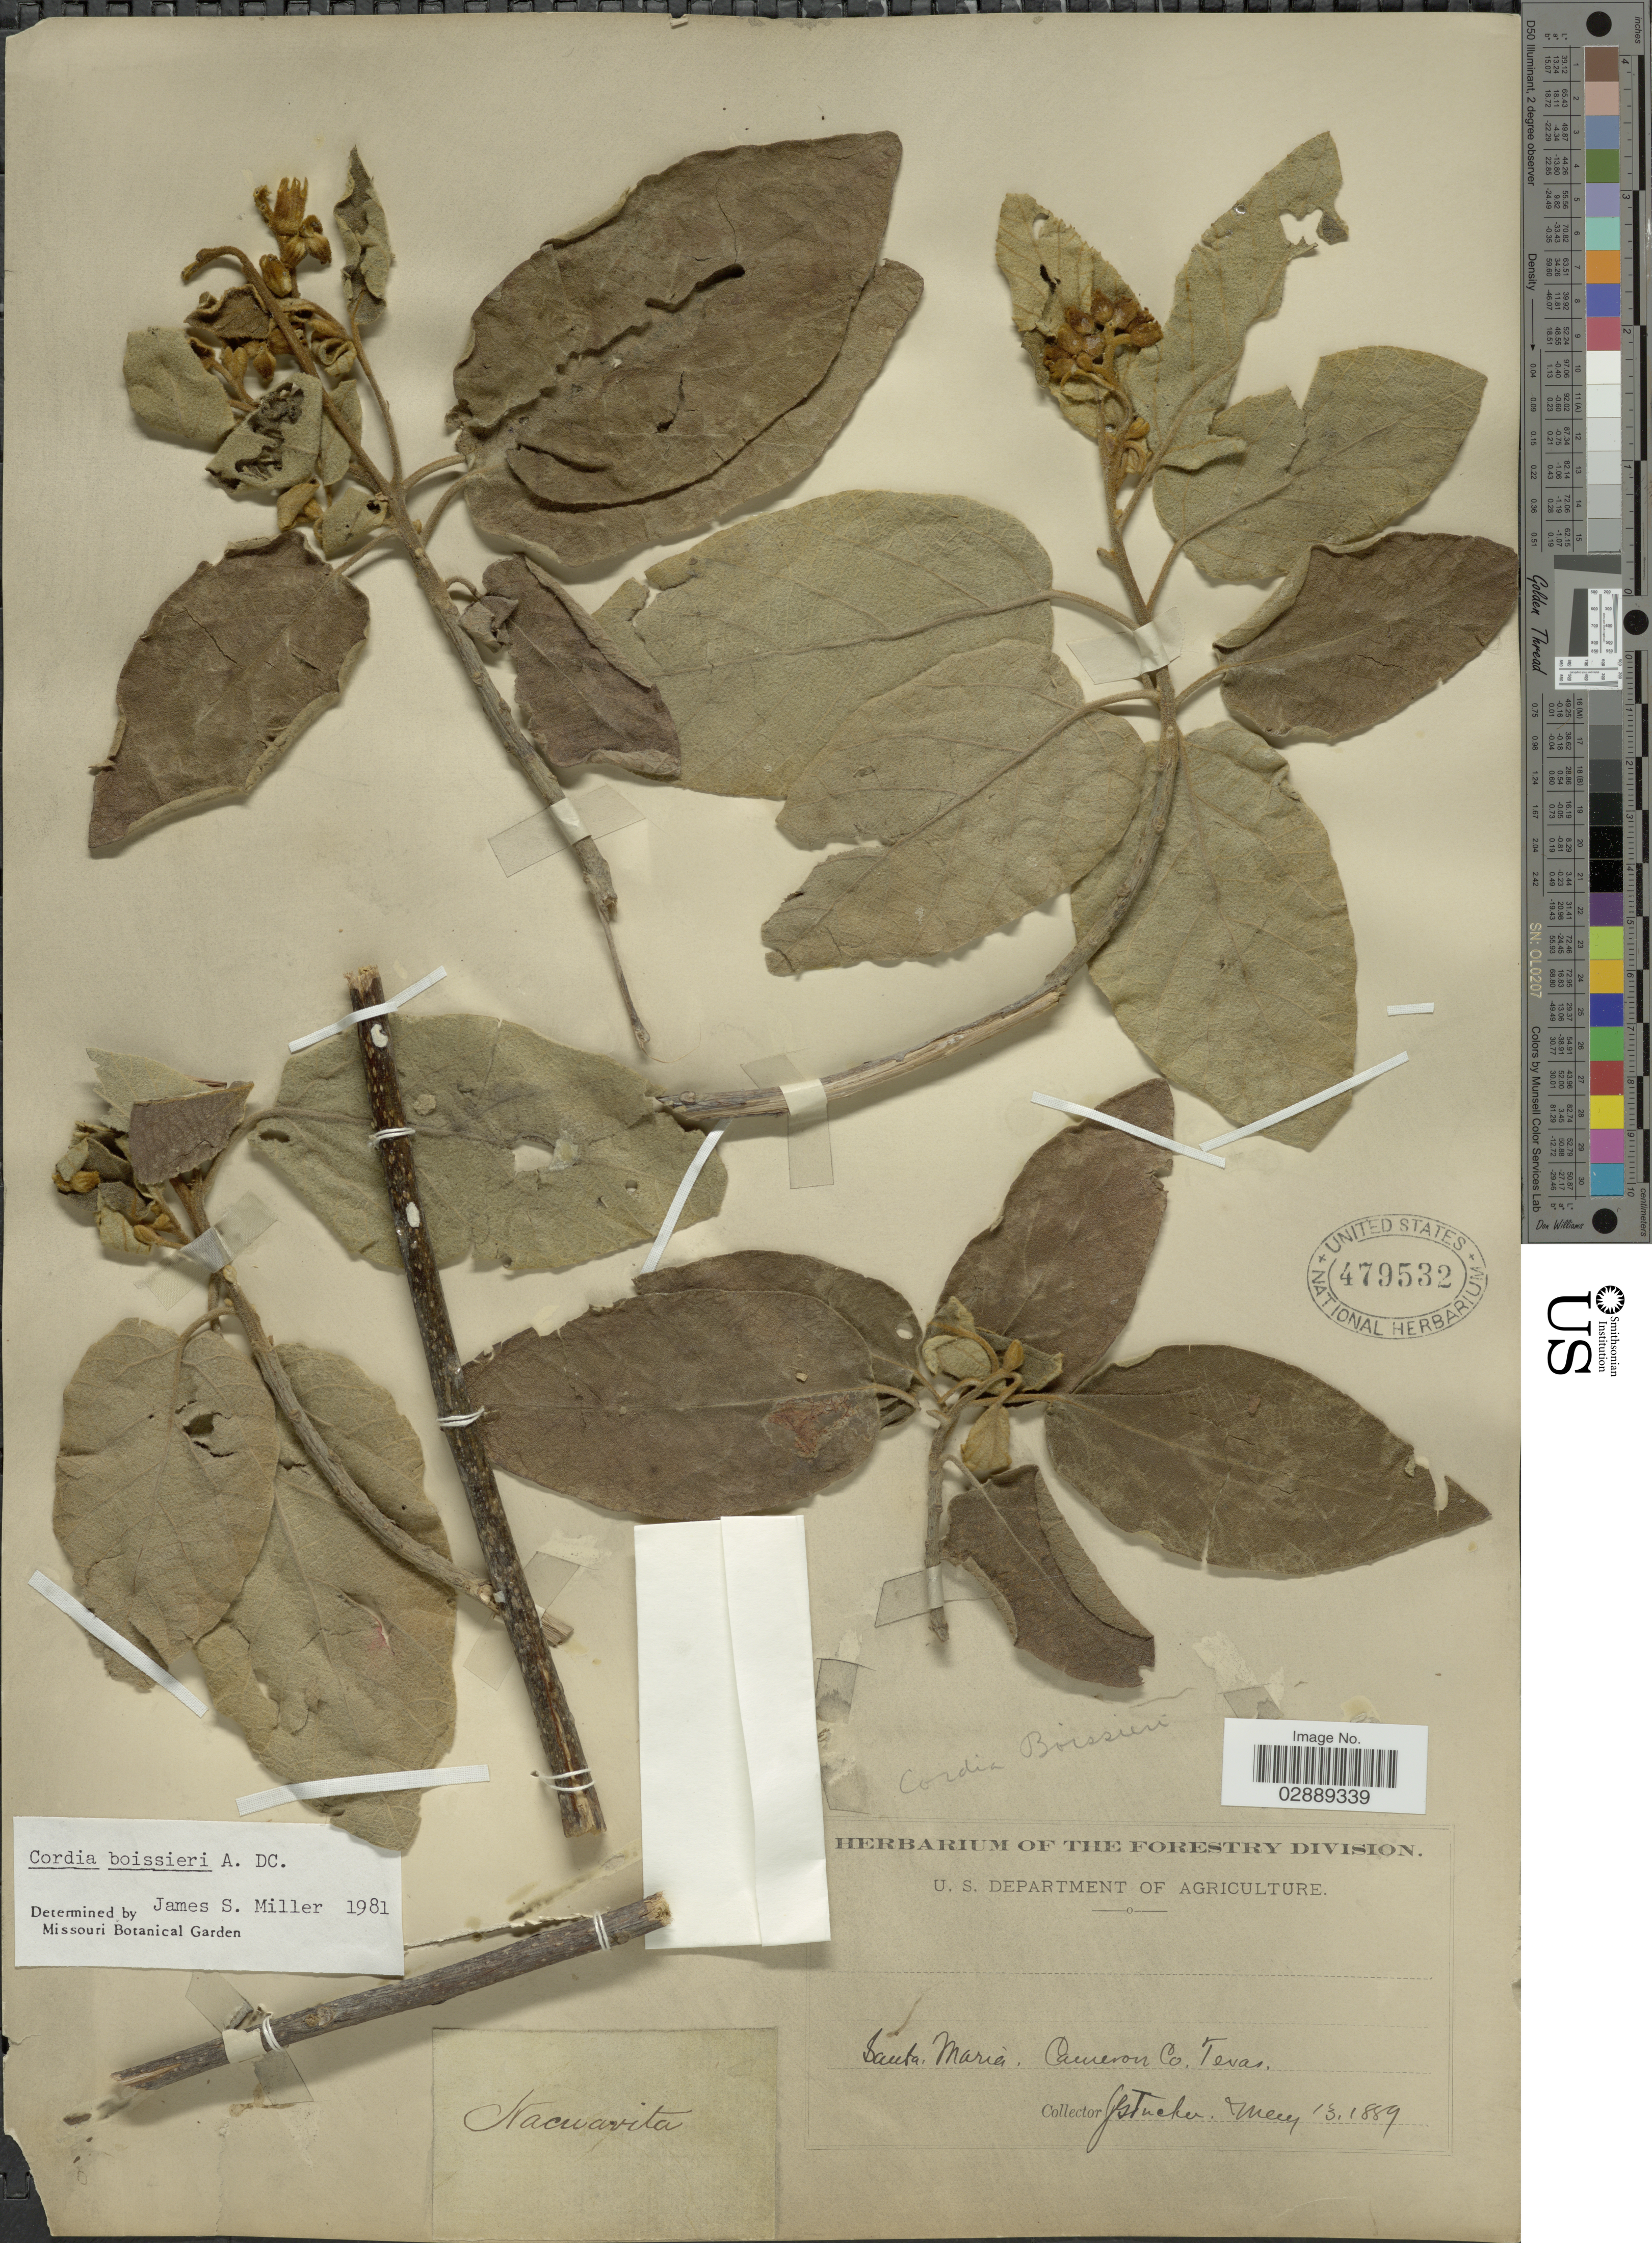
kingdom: Plantae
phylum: Tracheophyta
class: Magnoliopsida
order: Boraginales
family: Cordiaceae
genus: Cordia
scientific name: Cordia boissieri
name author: A. DC.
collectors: J. G. Tucker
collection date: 1889-05-13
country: United States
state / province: Texas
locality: Santa Maria. Cameron Co. Nacuavita. [unsure placement]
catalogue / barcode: US 149532